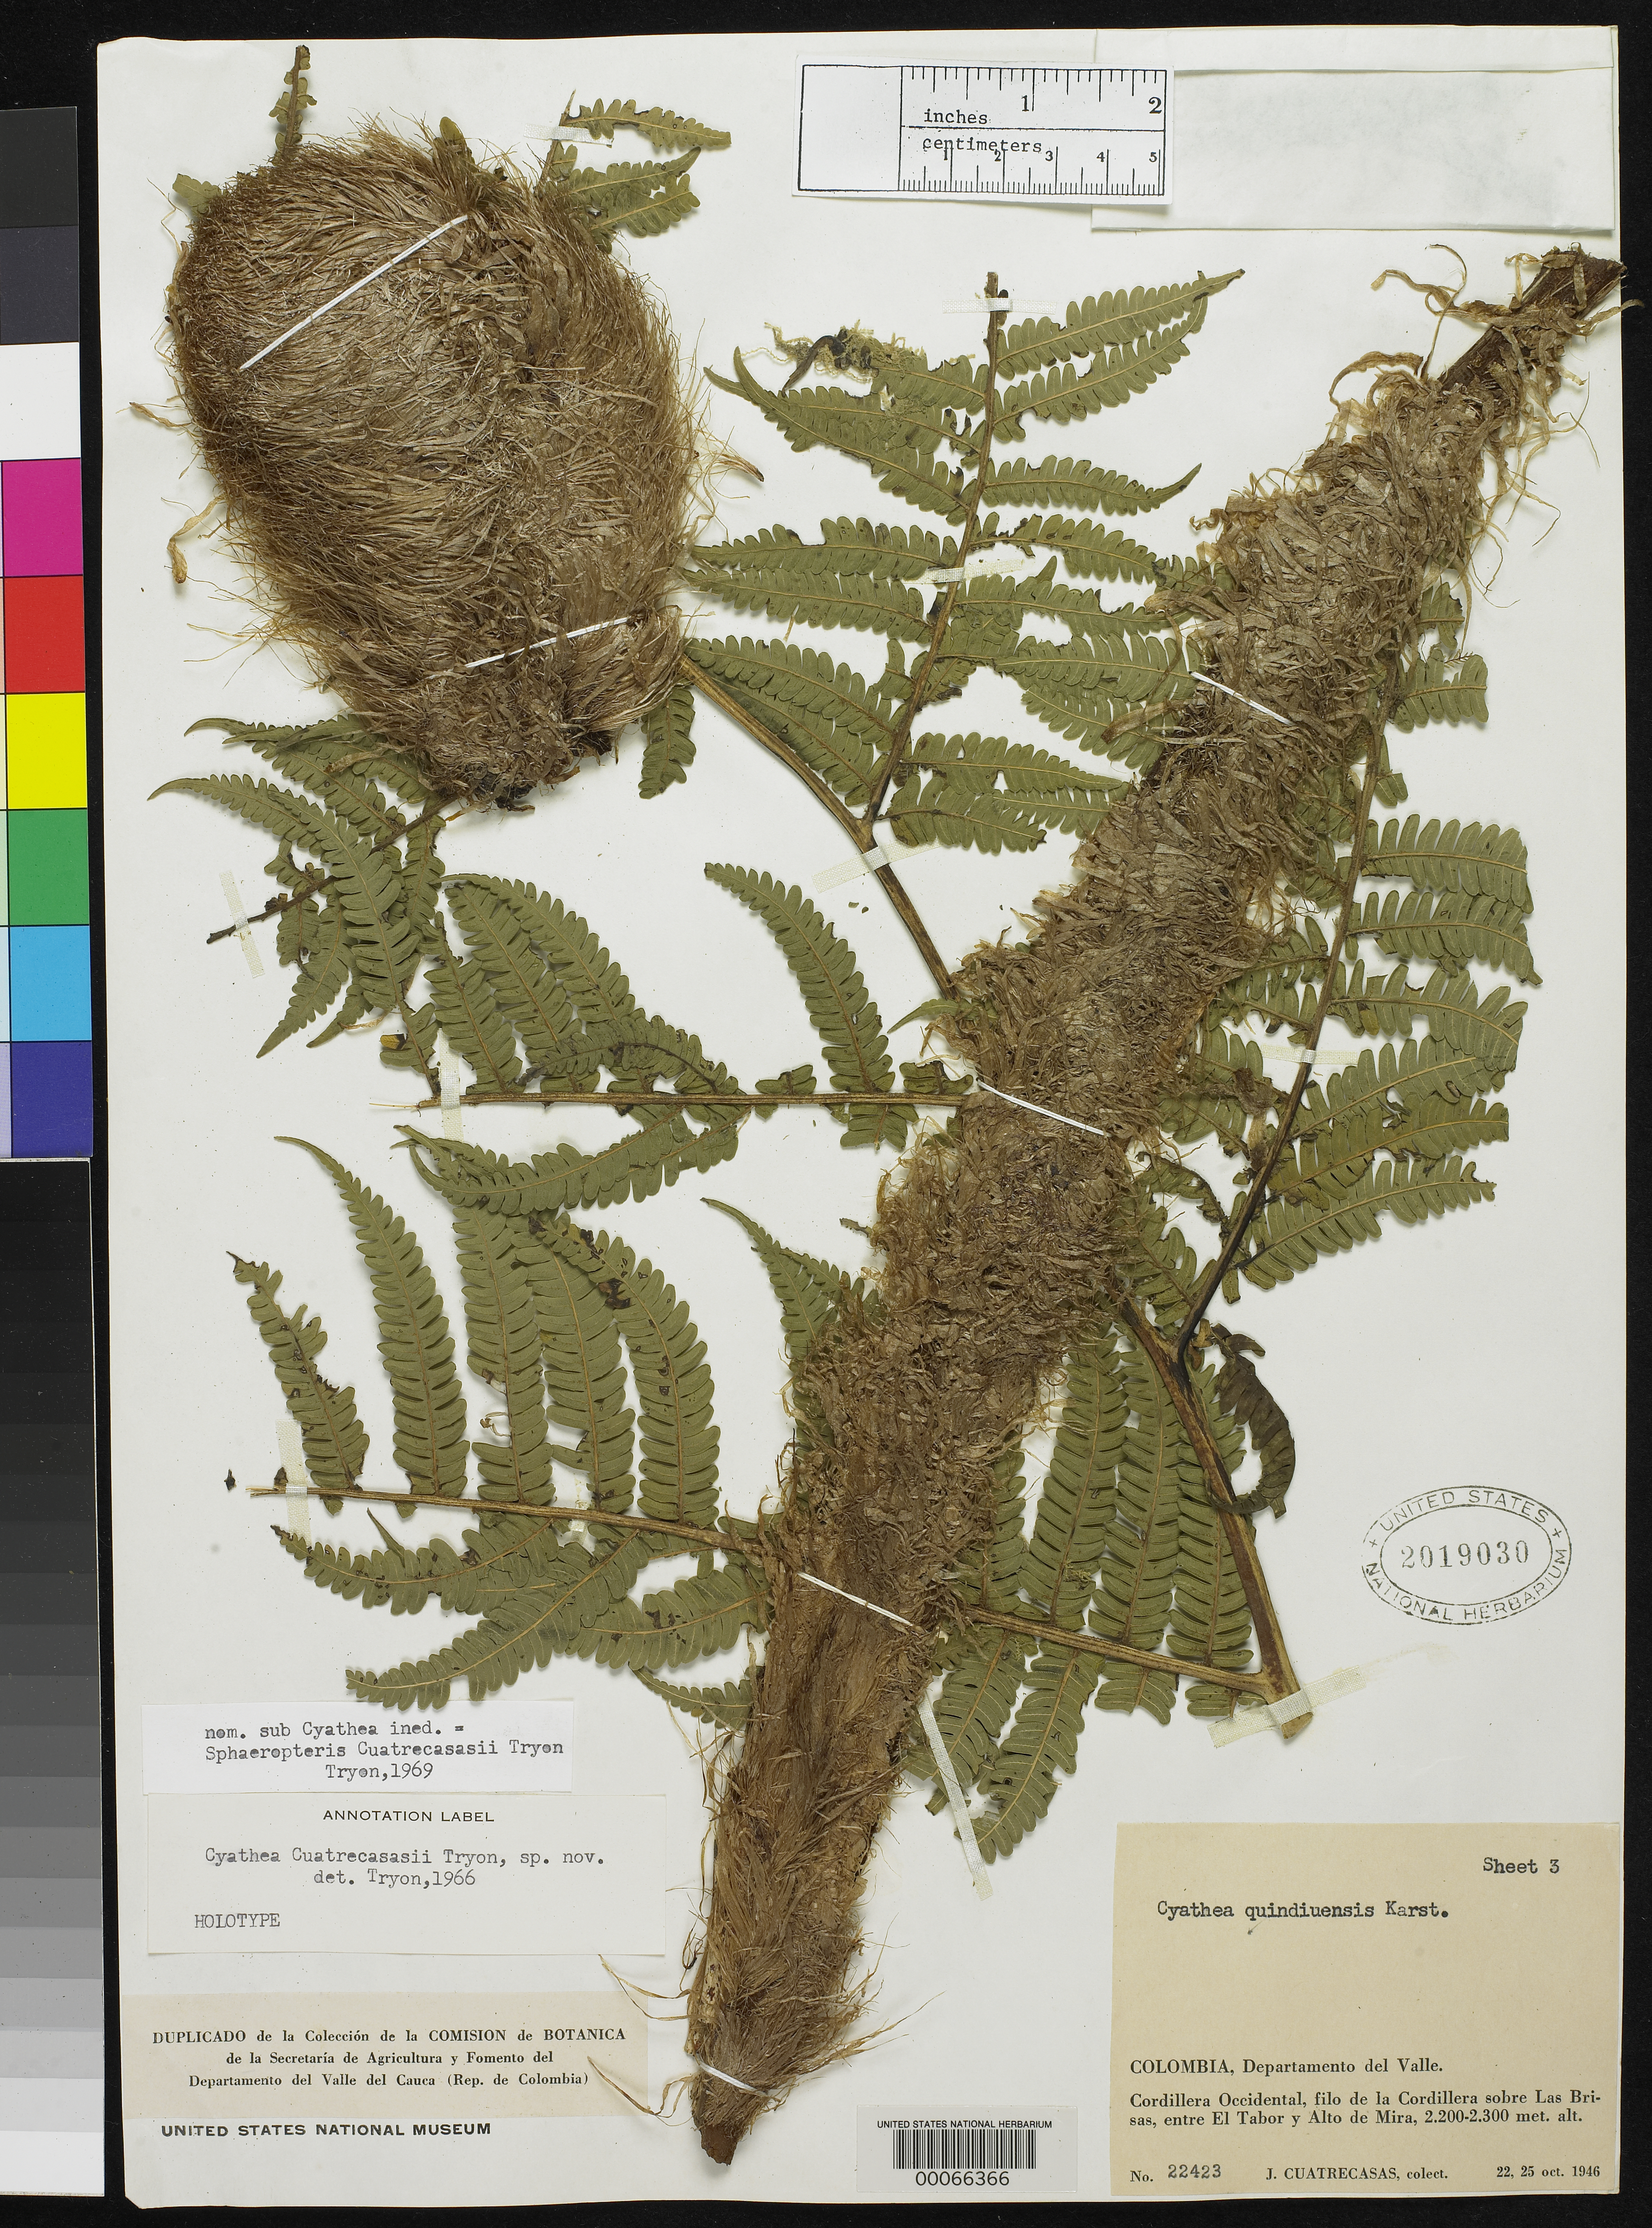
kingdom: Plantae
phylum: Tracheophyta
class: Polypodiopsida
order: Cyatheales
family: Cyatheaceae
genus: Sphaeropteris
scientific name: Sphaeropteris cuatrecasasii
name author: R.M. Tryon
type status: Holotype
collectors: J. Cuatrecasas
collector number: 22423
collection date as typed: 22 Oct 1946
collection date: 1946-10-22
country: Colombia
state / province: Valle del Cauca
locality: Sobre Las Brisas entre El Tabor y Alto de Mira.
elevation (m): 2200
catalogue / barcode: US 2019030